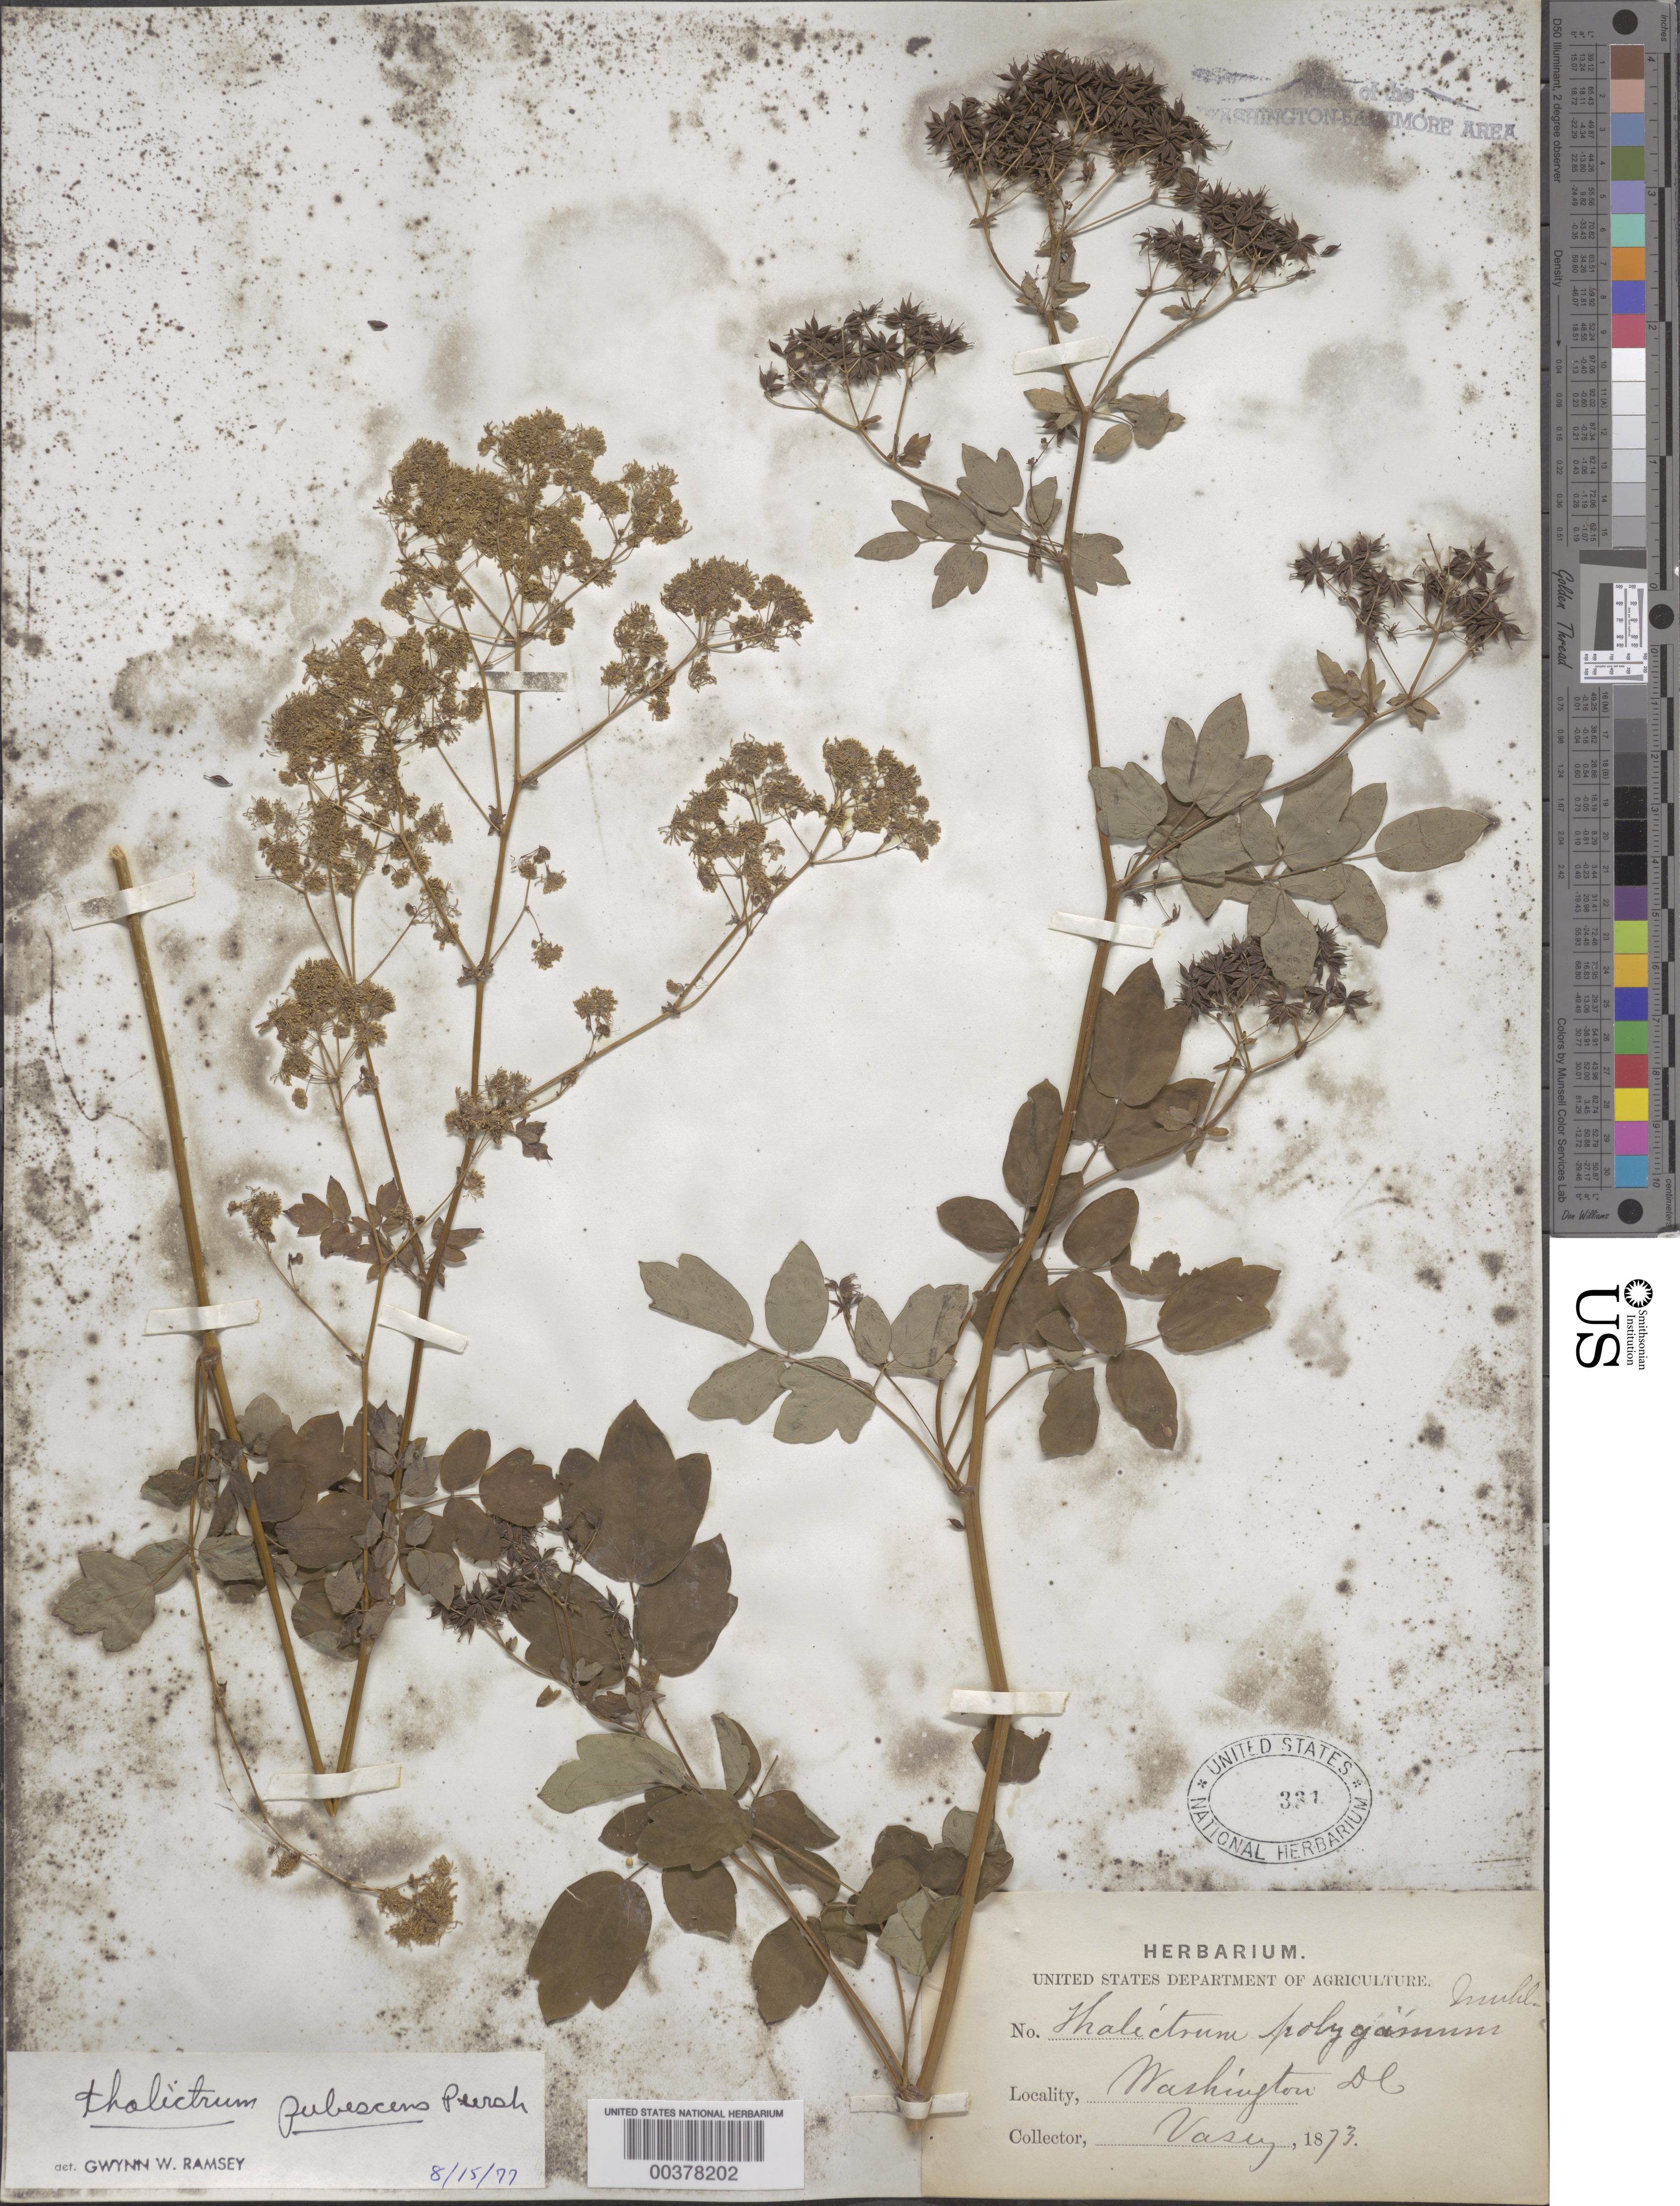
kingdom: Plantae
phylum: Tracheophyta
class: Magnoliopsida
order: Ranunculales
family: Ranunculaceae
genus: Thalictrum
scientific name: Thalictrum pubescens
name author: Pursh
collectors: G. Vasey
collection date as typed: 1873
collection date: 1873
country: United States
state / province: District of Columbia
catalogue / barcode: US 331